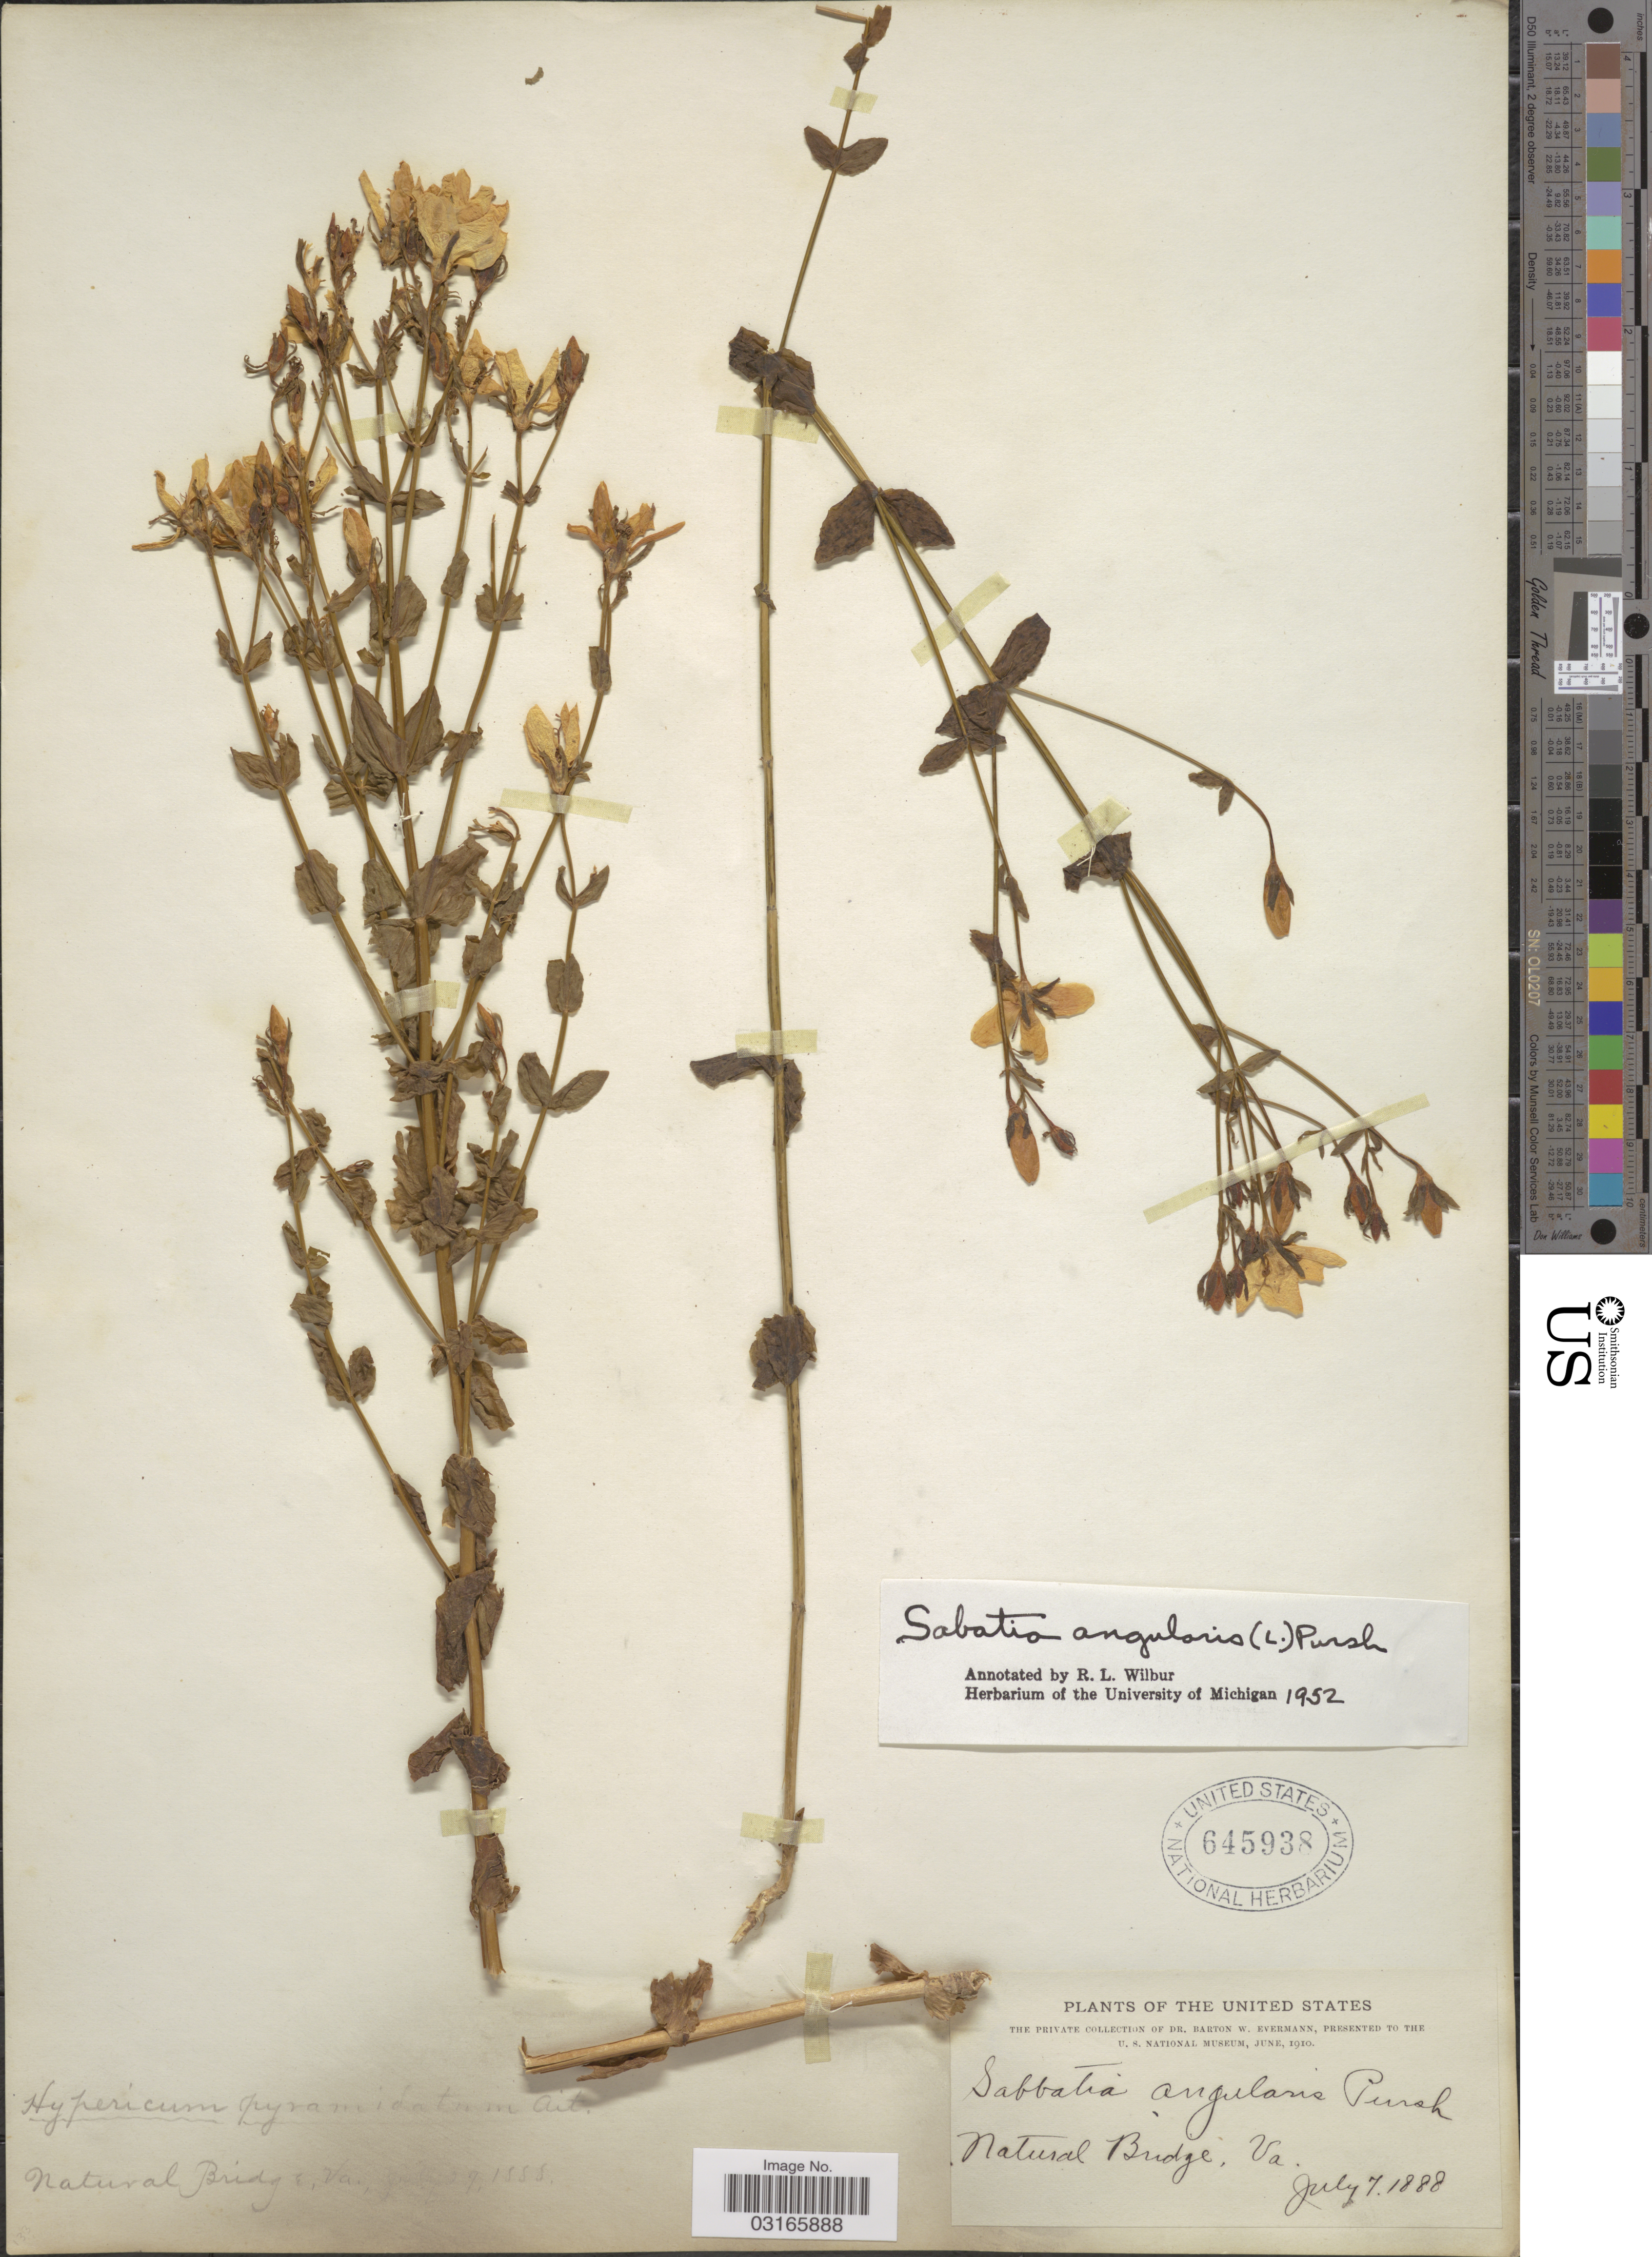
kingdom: Plantae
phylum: Tracheophyta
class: Magnoliopsida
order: Gentianales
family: Gentianaceae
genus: Sabatia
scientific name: Sabatia angularis (L.) Pursh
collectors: B. W. Evermann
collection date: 1888-07-07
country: United States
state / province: Virginia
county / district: Rockbridge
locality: Natural Bridge, Va.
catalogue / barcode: US 645938